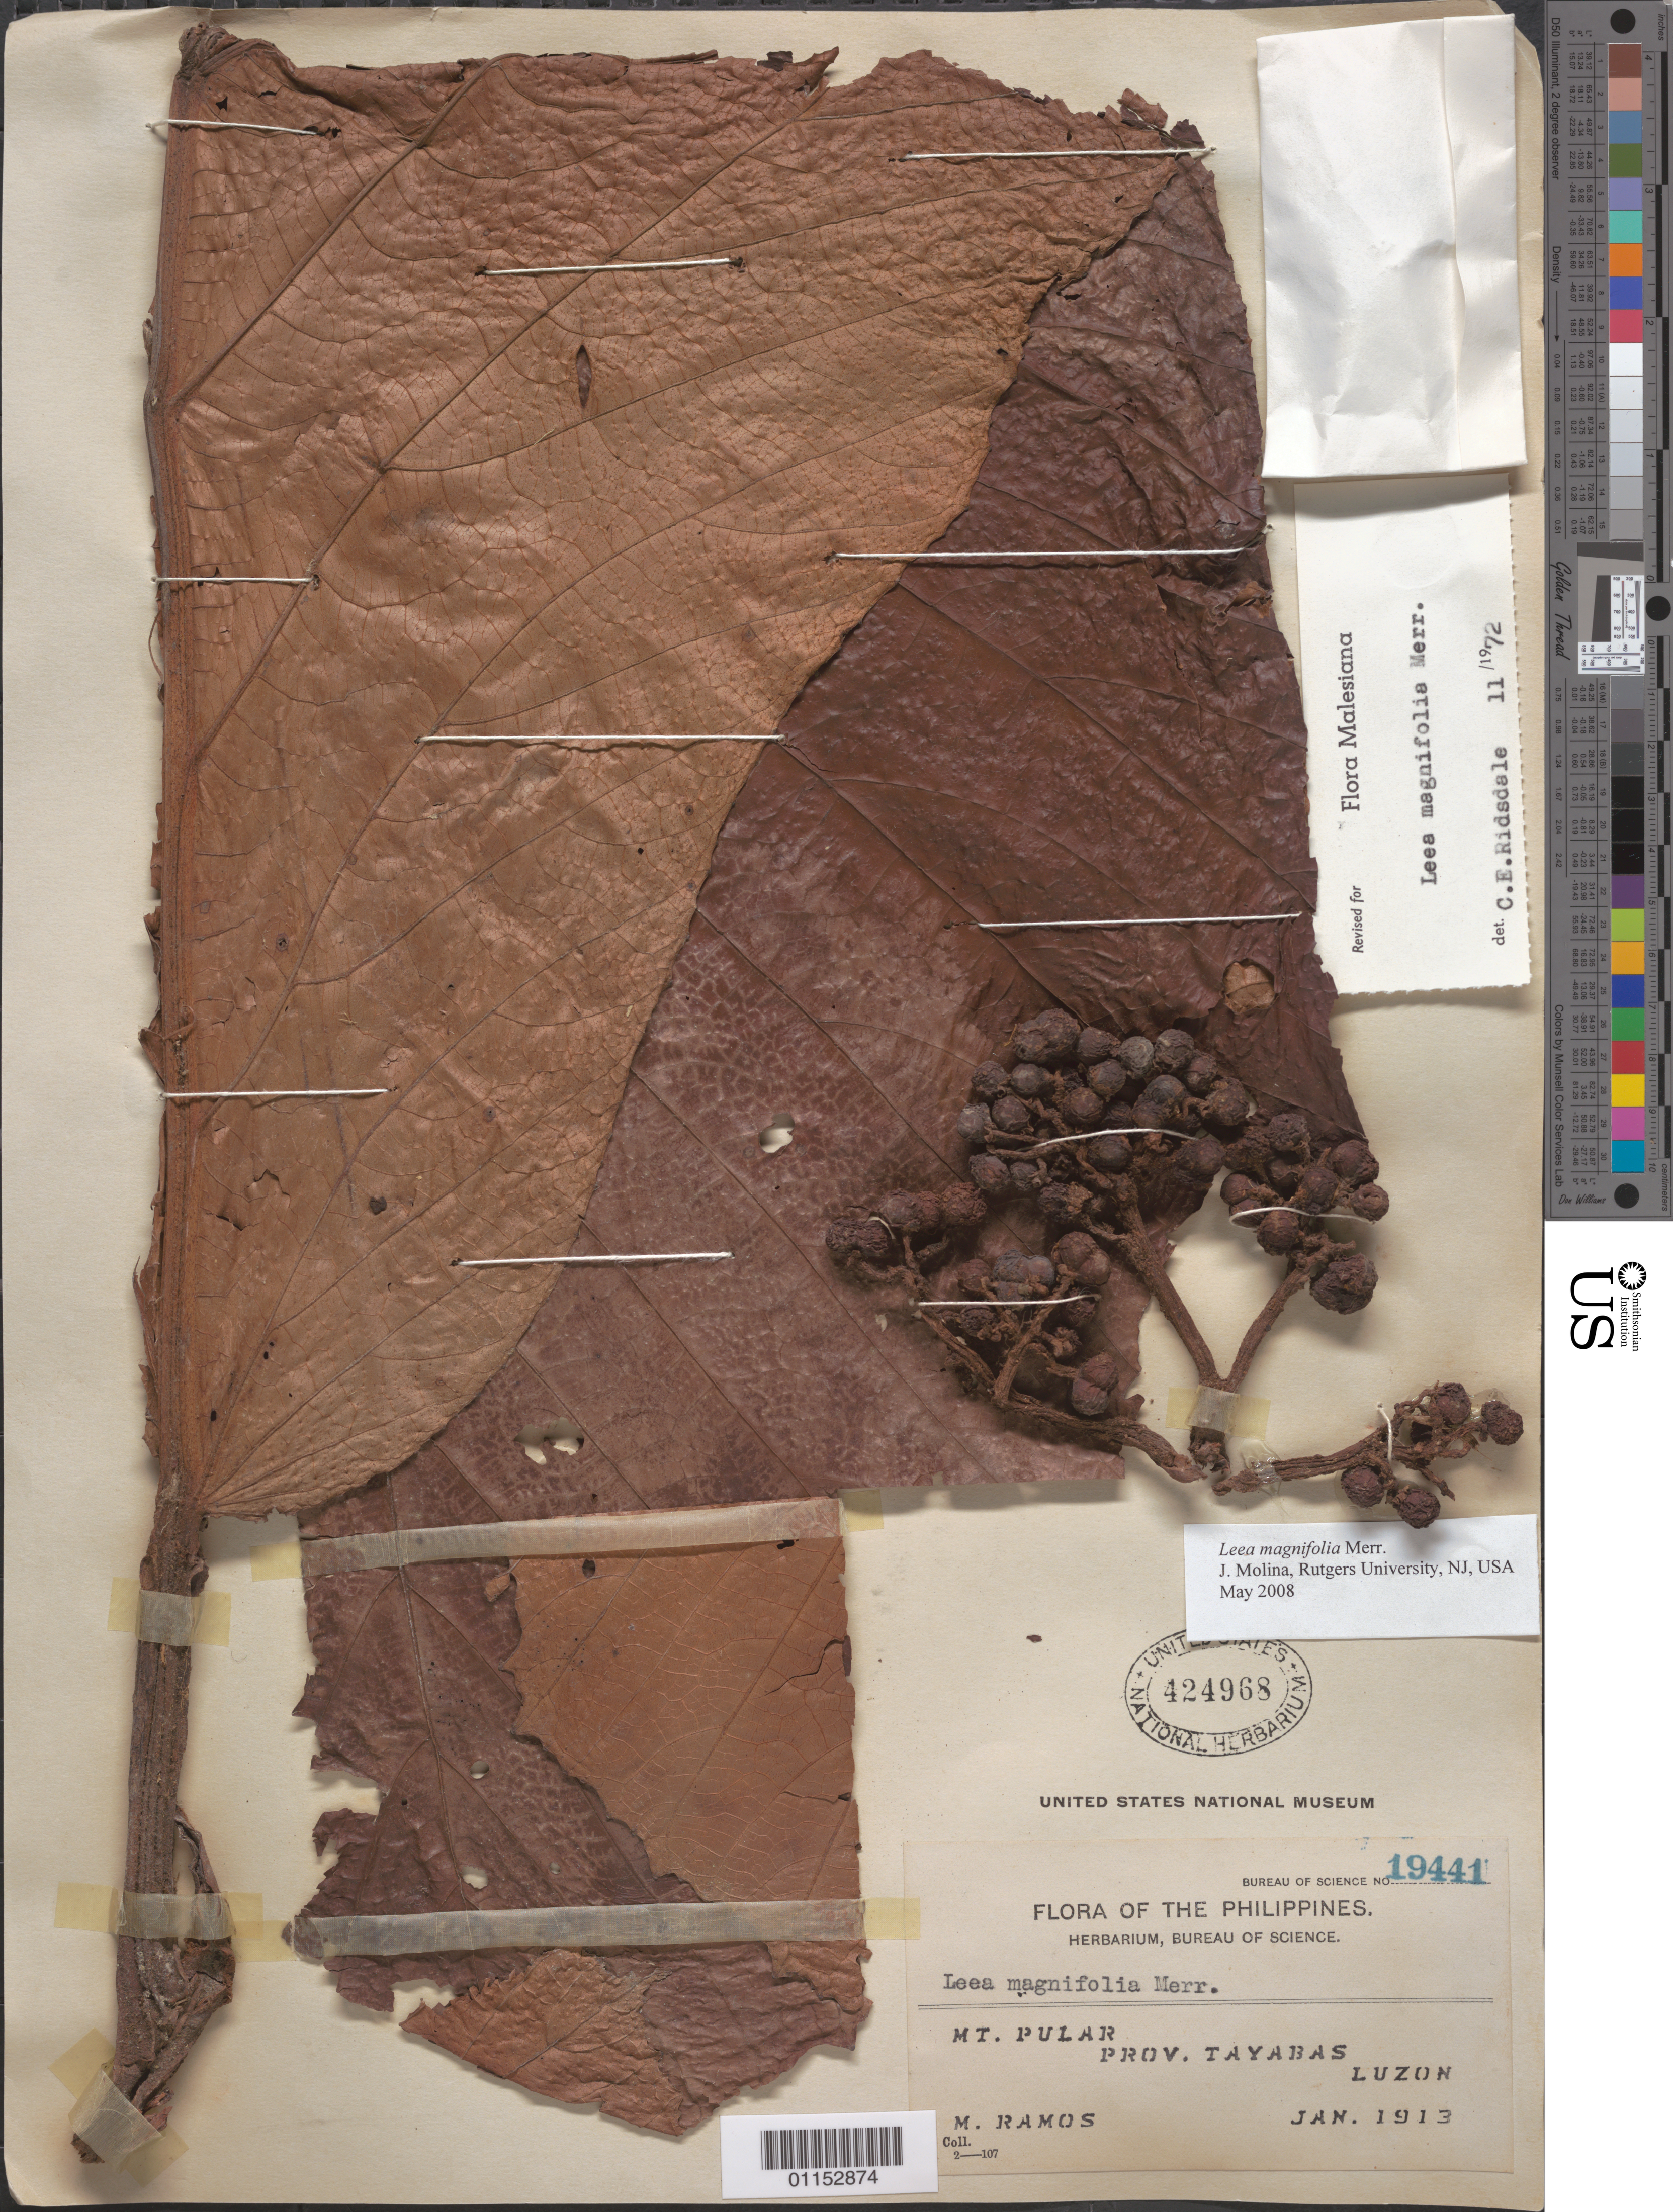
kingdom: Plantae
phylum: Tracheophyta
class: Magnoliopsida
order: Vitales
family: Vitaceae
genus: Leea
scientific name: Leea negrosensis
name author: Elmer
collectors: M. Ramos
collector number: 19441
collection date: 1913-01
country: Philippines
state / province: Calabarzon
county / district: Quezon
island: Luzon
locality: Mt Pular. Luzon. Tayabas.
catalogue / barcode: US 424968